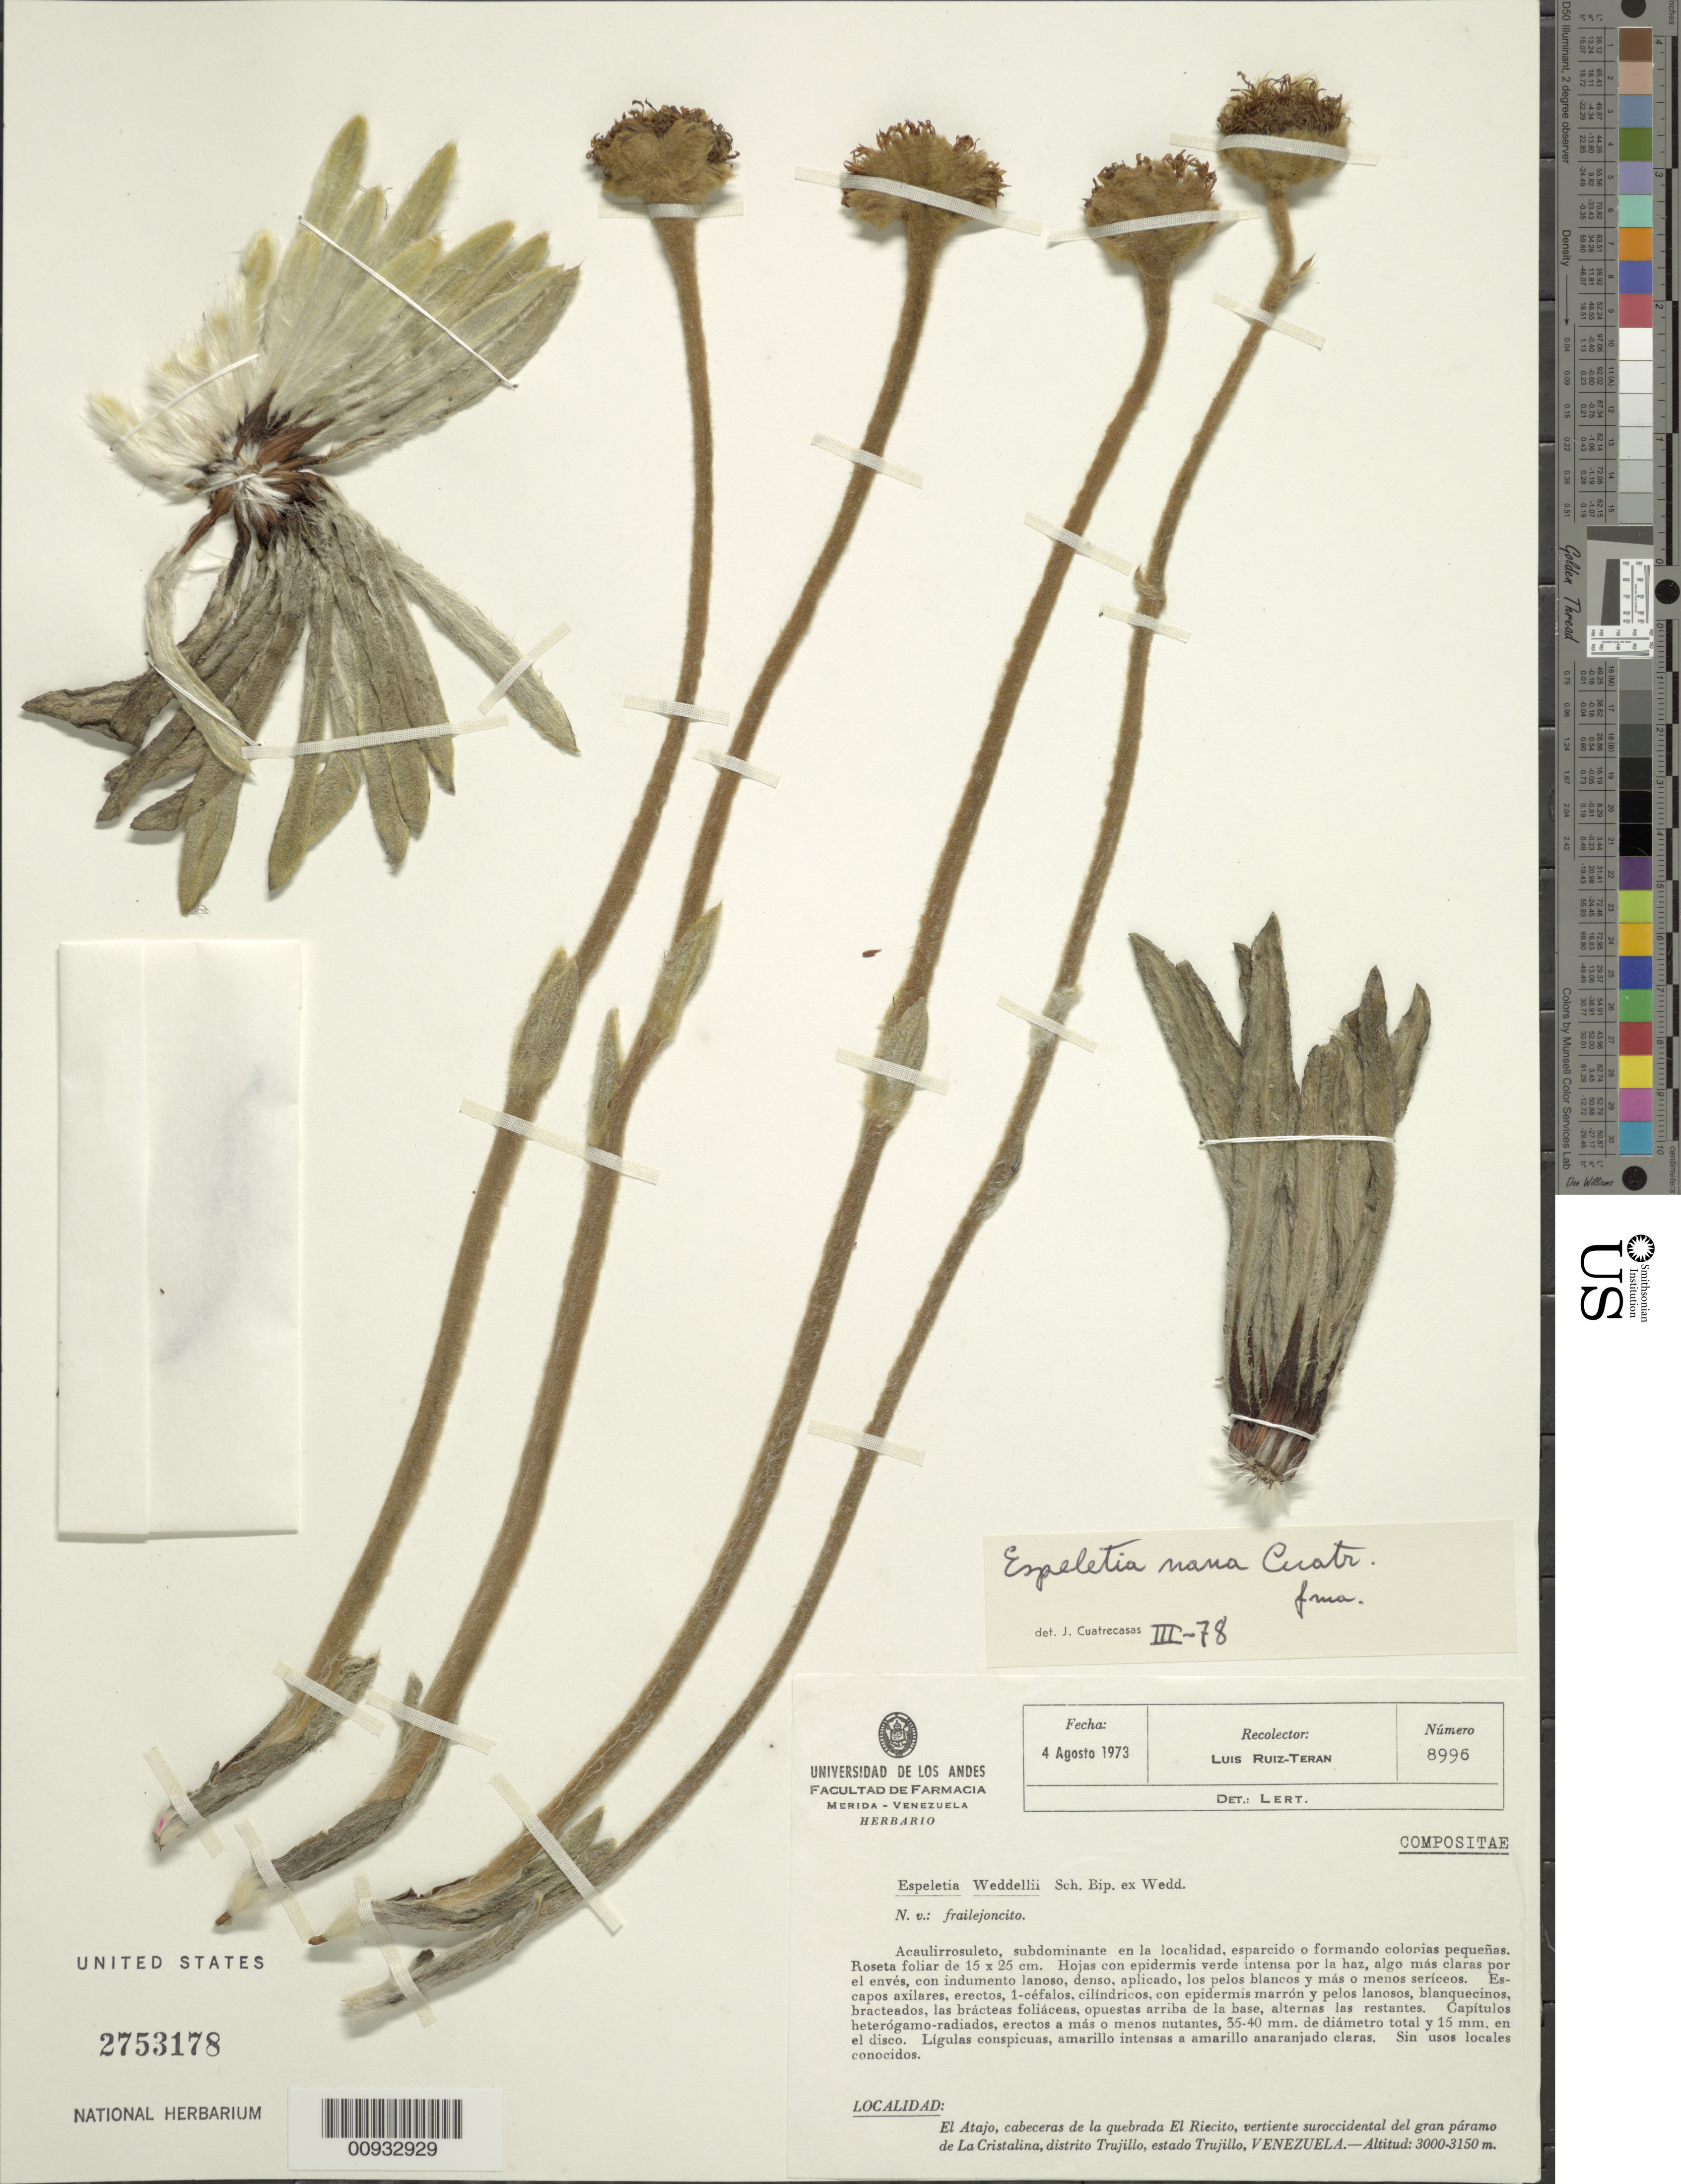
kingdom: Plantae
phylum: Tracheophyta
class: Magnoliopsida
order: Asterales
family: Asteraceae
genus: Espeletia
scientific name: Espeletia nana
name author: Cuatrec.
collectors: L. Teran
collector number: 8996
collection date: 1973-08-04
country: Venezuela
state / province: Trujillo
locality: El Atajo, cabeceras de la quebrada El Riecito, vertiente suroccidental del gran paramo de La Cristalina, Distrito Trujillo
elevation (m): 3000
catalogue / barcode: US 2753178